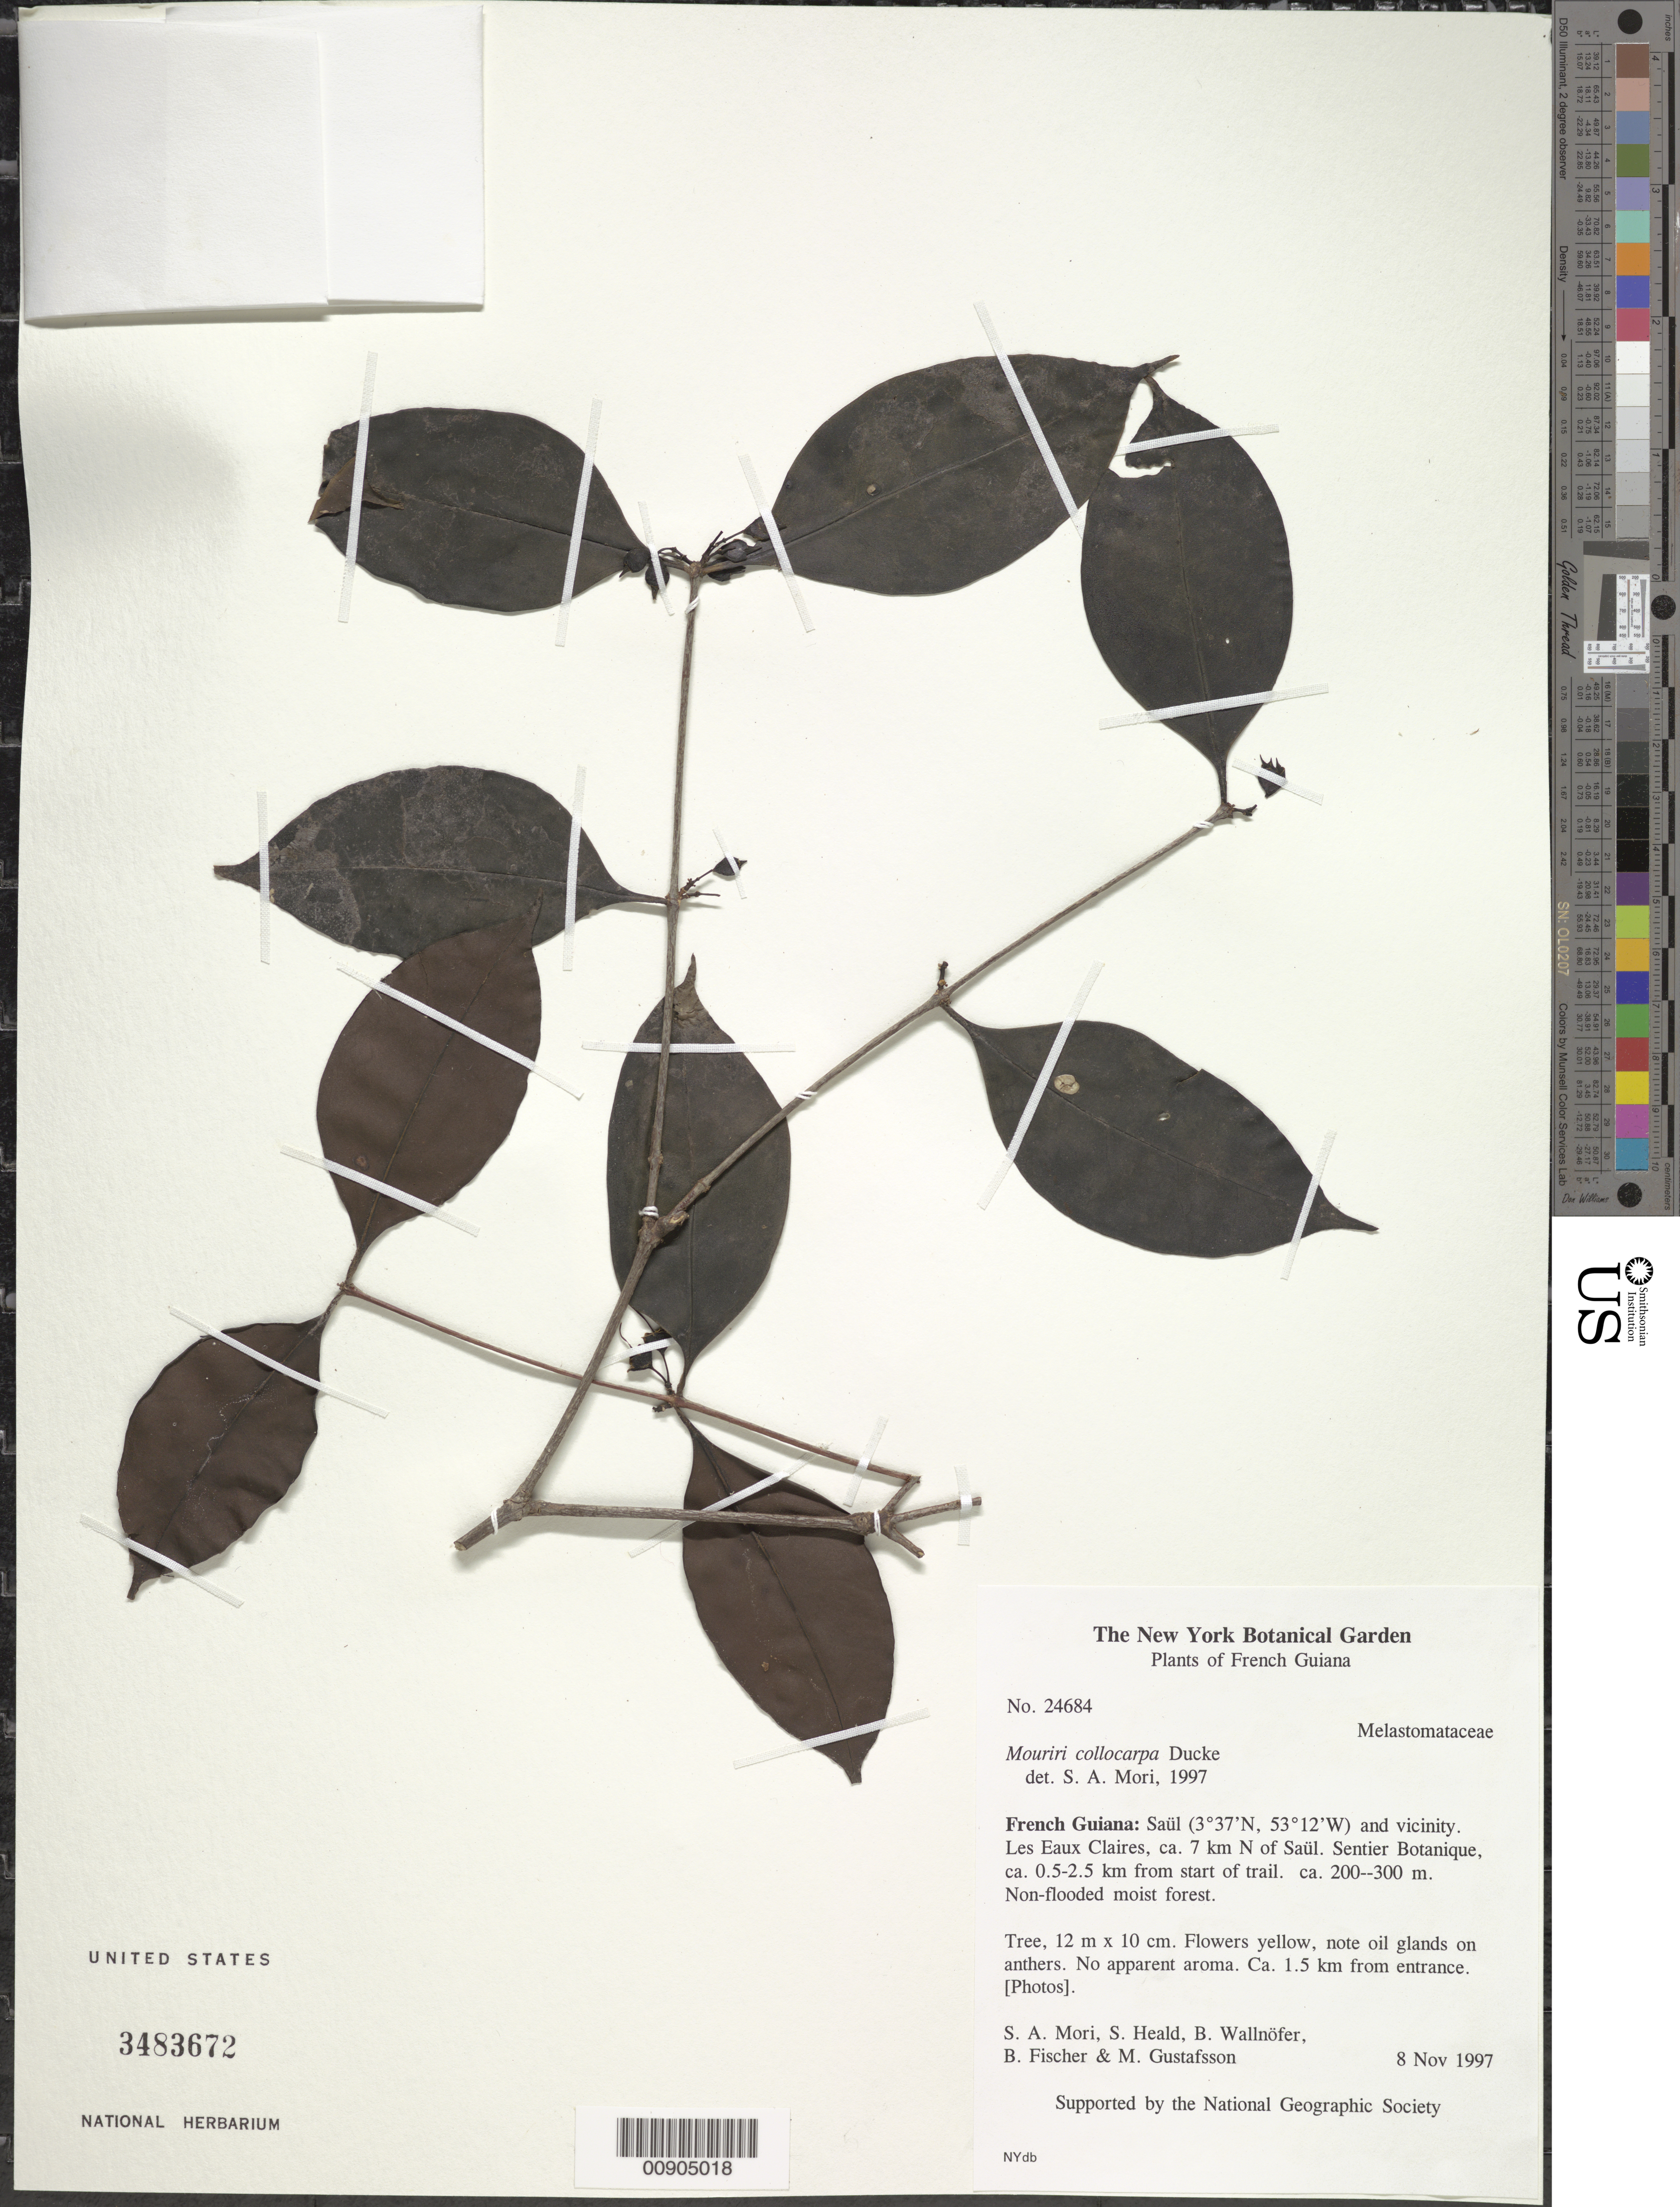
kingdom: Plantae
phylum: Tracheophyta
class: Magnoliopsida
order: Myrtales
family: Melastomataceae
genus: Mouriri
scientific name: Mouriri collocarpa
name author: Ducke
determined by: Mori, Scott A.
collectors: S. Mori, S. Heald, B. Wallnöfer, B. Fischer & M. H. Gustafsson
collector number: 24684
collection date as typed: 8-Nov-97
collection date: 1997-11-08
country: French Guiana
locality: Saül and vic., Les Eaux Claires, ca. 7 km N of Saül, Sentier Botanique, ca. 1.5 km from entrance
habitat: Non-flooded moist forest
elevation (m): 200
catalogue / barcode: US 3483672